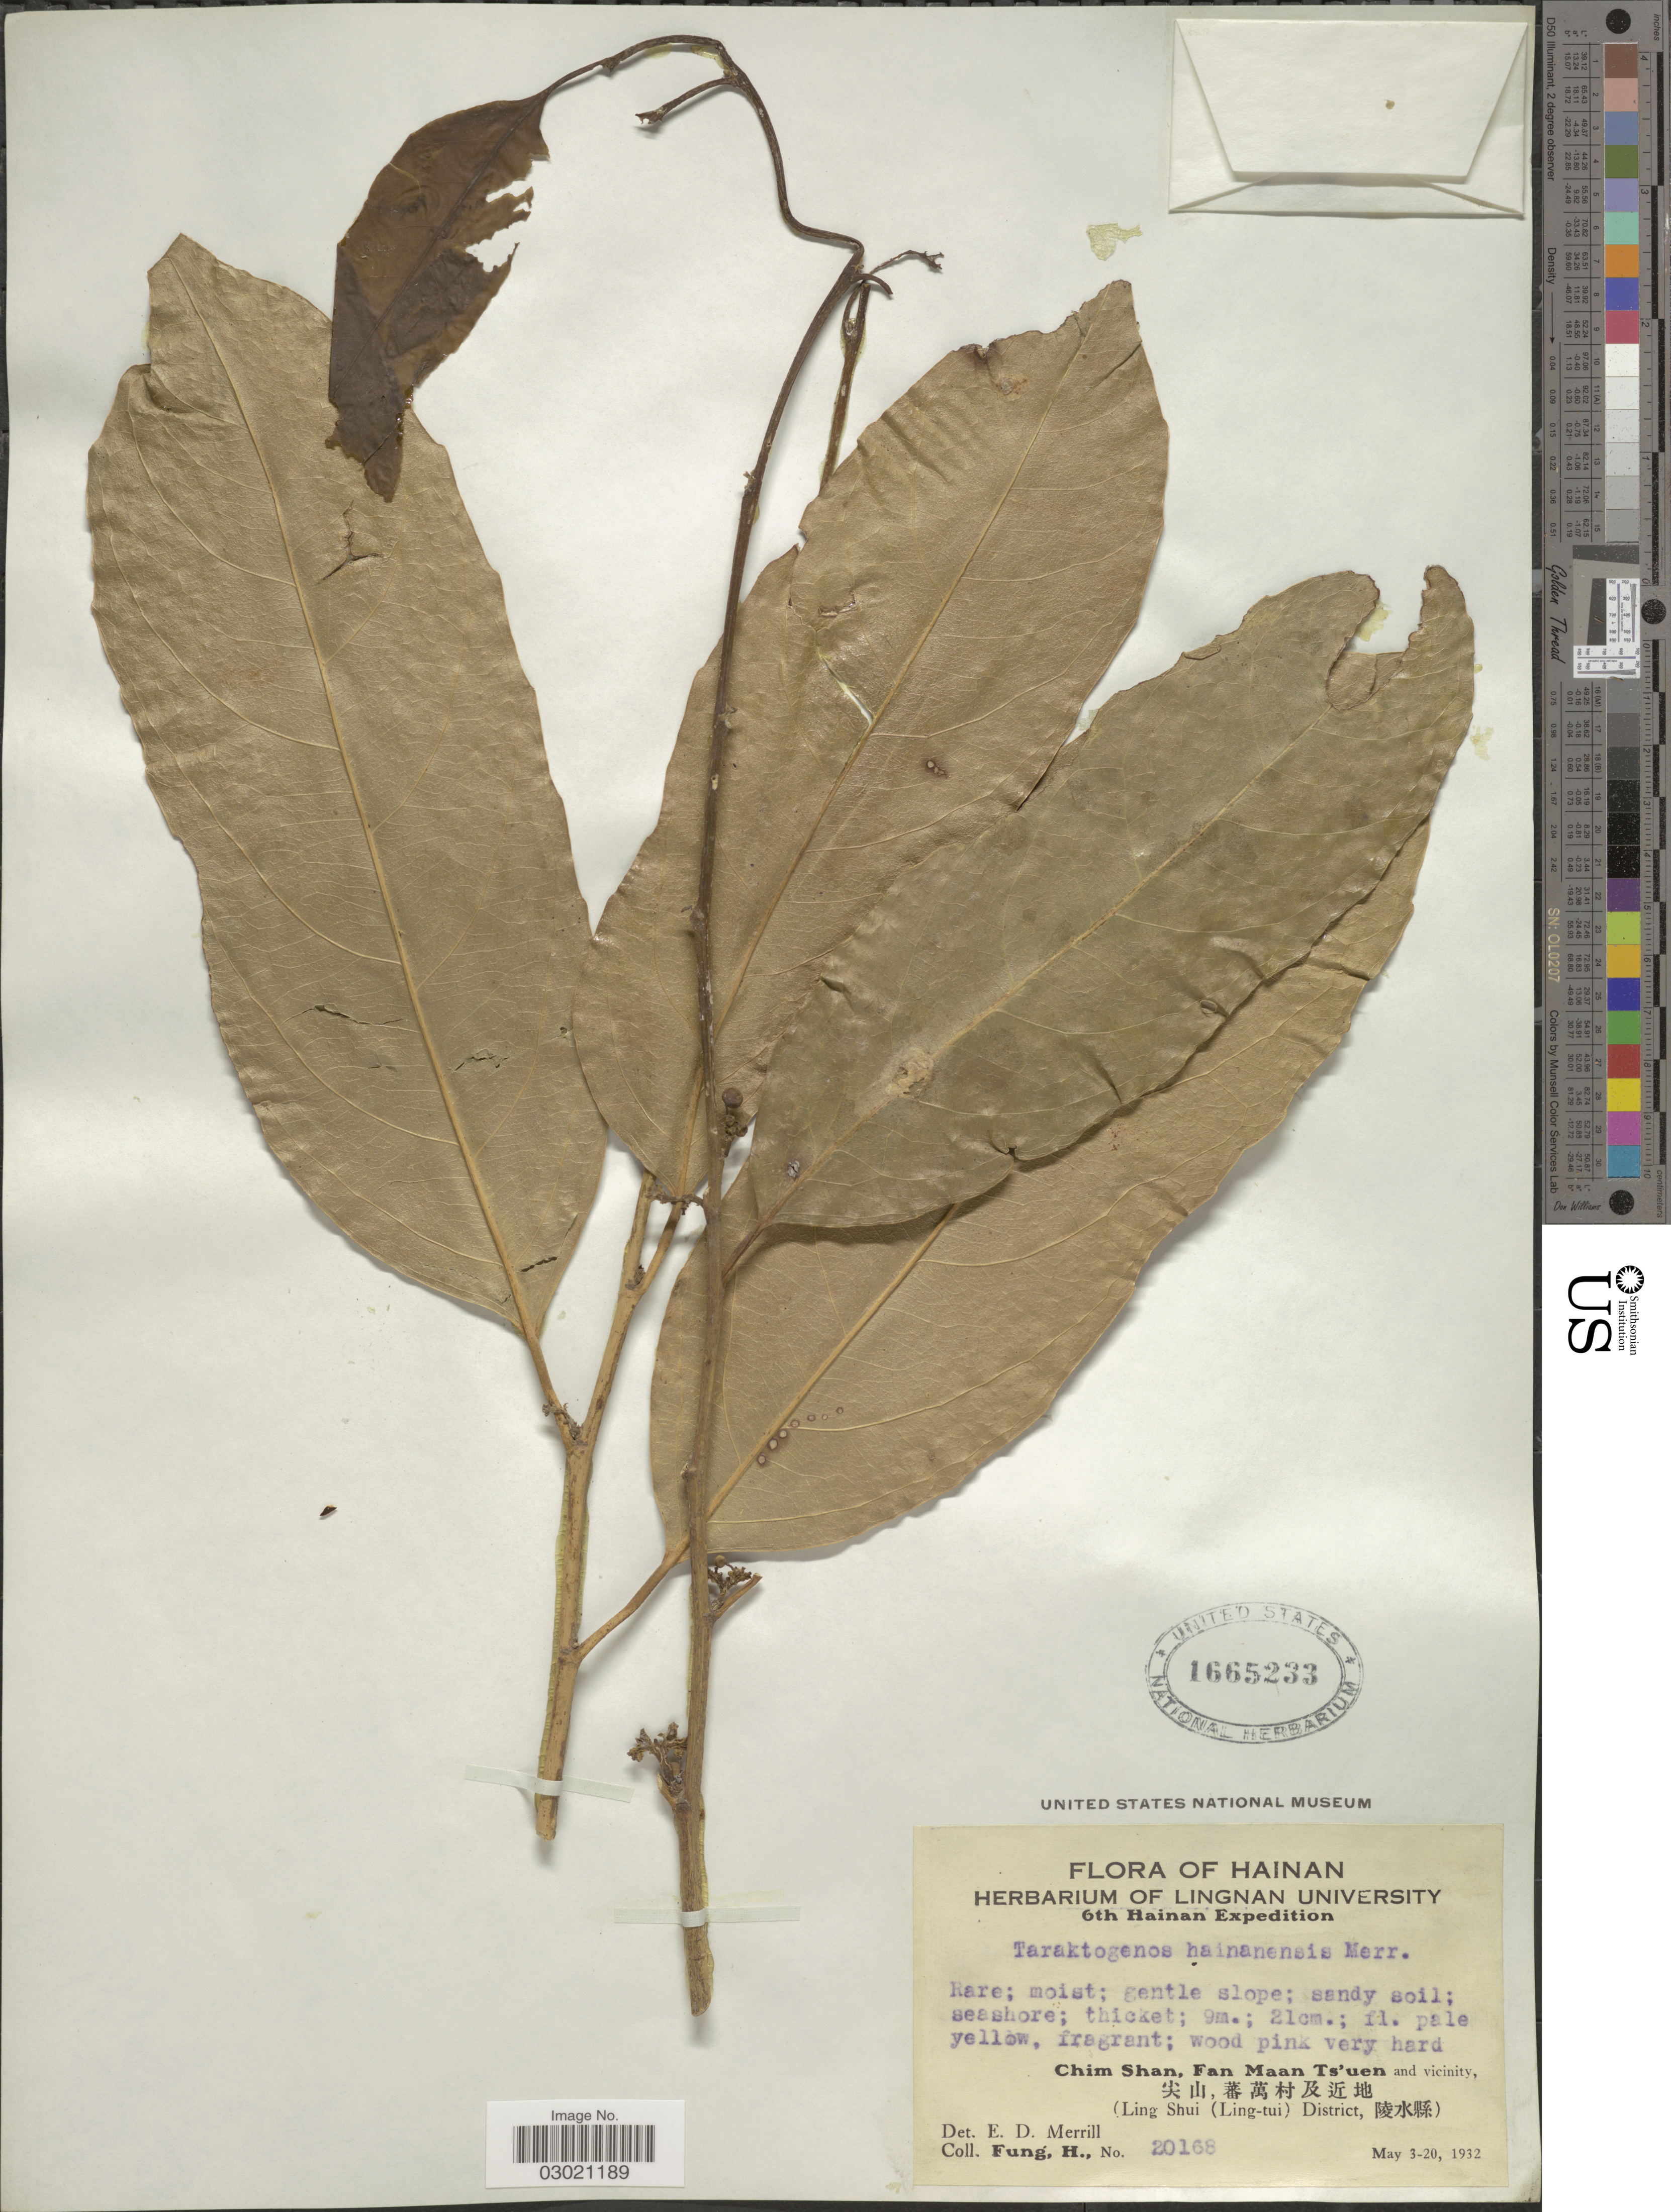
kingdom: Plantae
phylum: Tracheophyta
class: Magnoliopsida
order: Malpighiales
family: Achariaceae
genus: Hydnocarpus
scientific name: Hydnocarpus hainanensis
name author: (Merr.) Sleumer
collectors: H. Fung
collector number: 20168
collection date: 1932-05-03/1932-05-20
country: China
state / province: Hainan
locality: Chim Shan, Fan Maan Ts'uen and vicinity (Ling Shui (Ling-tui) District.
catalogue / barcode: US 1665233